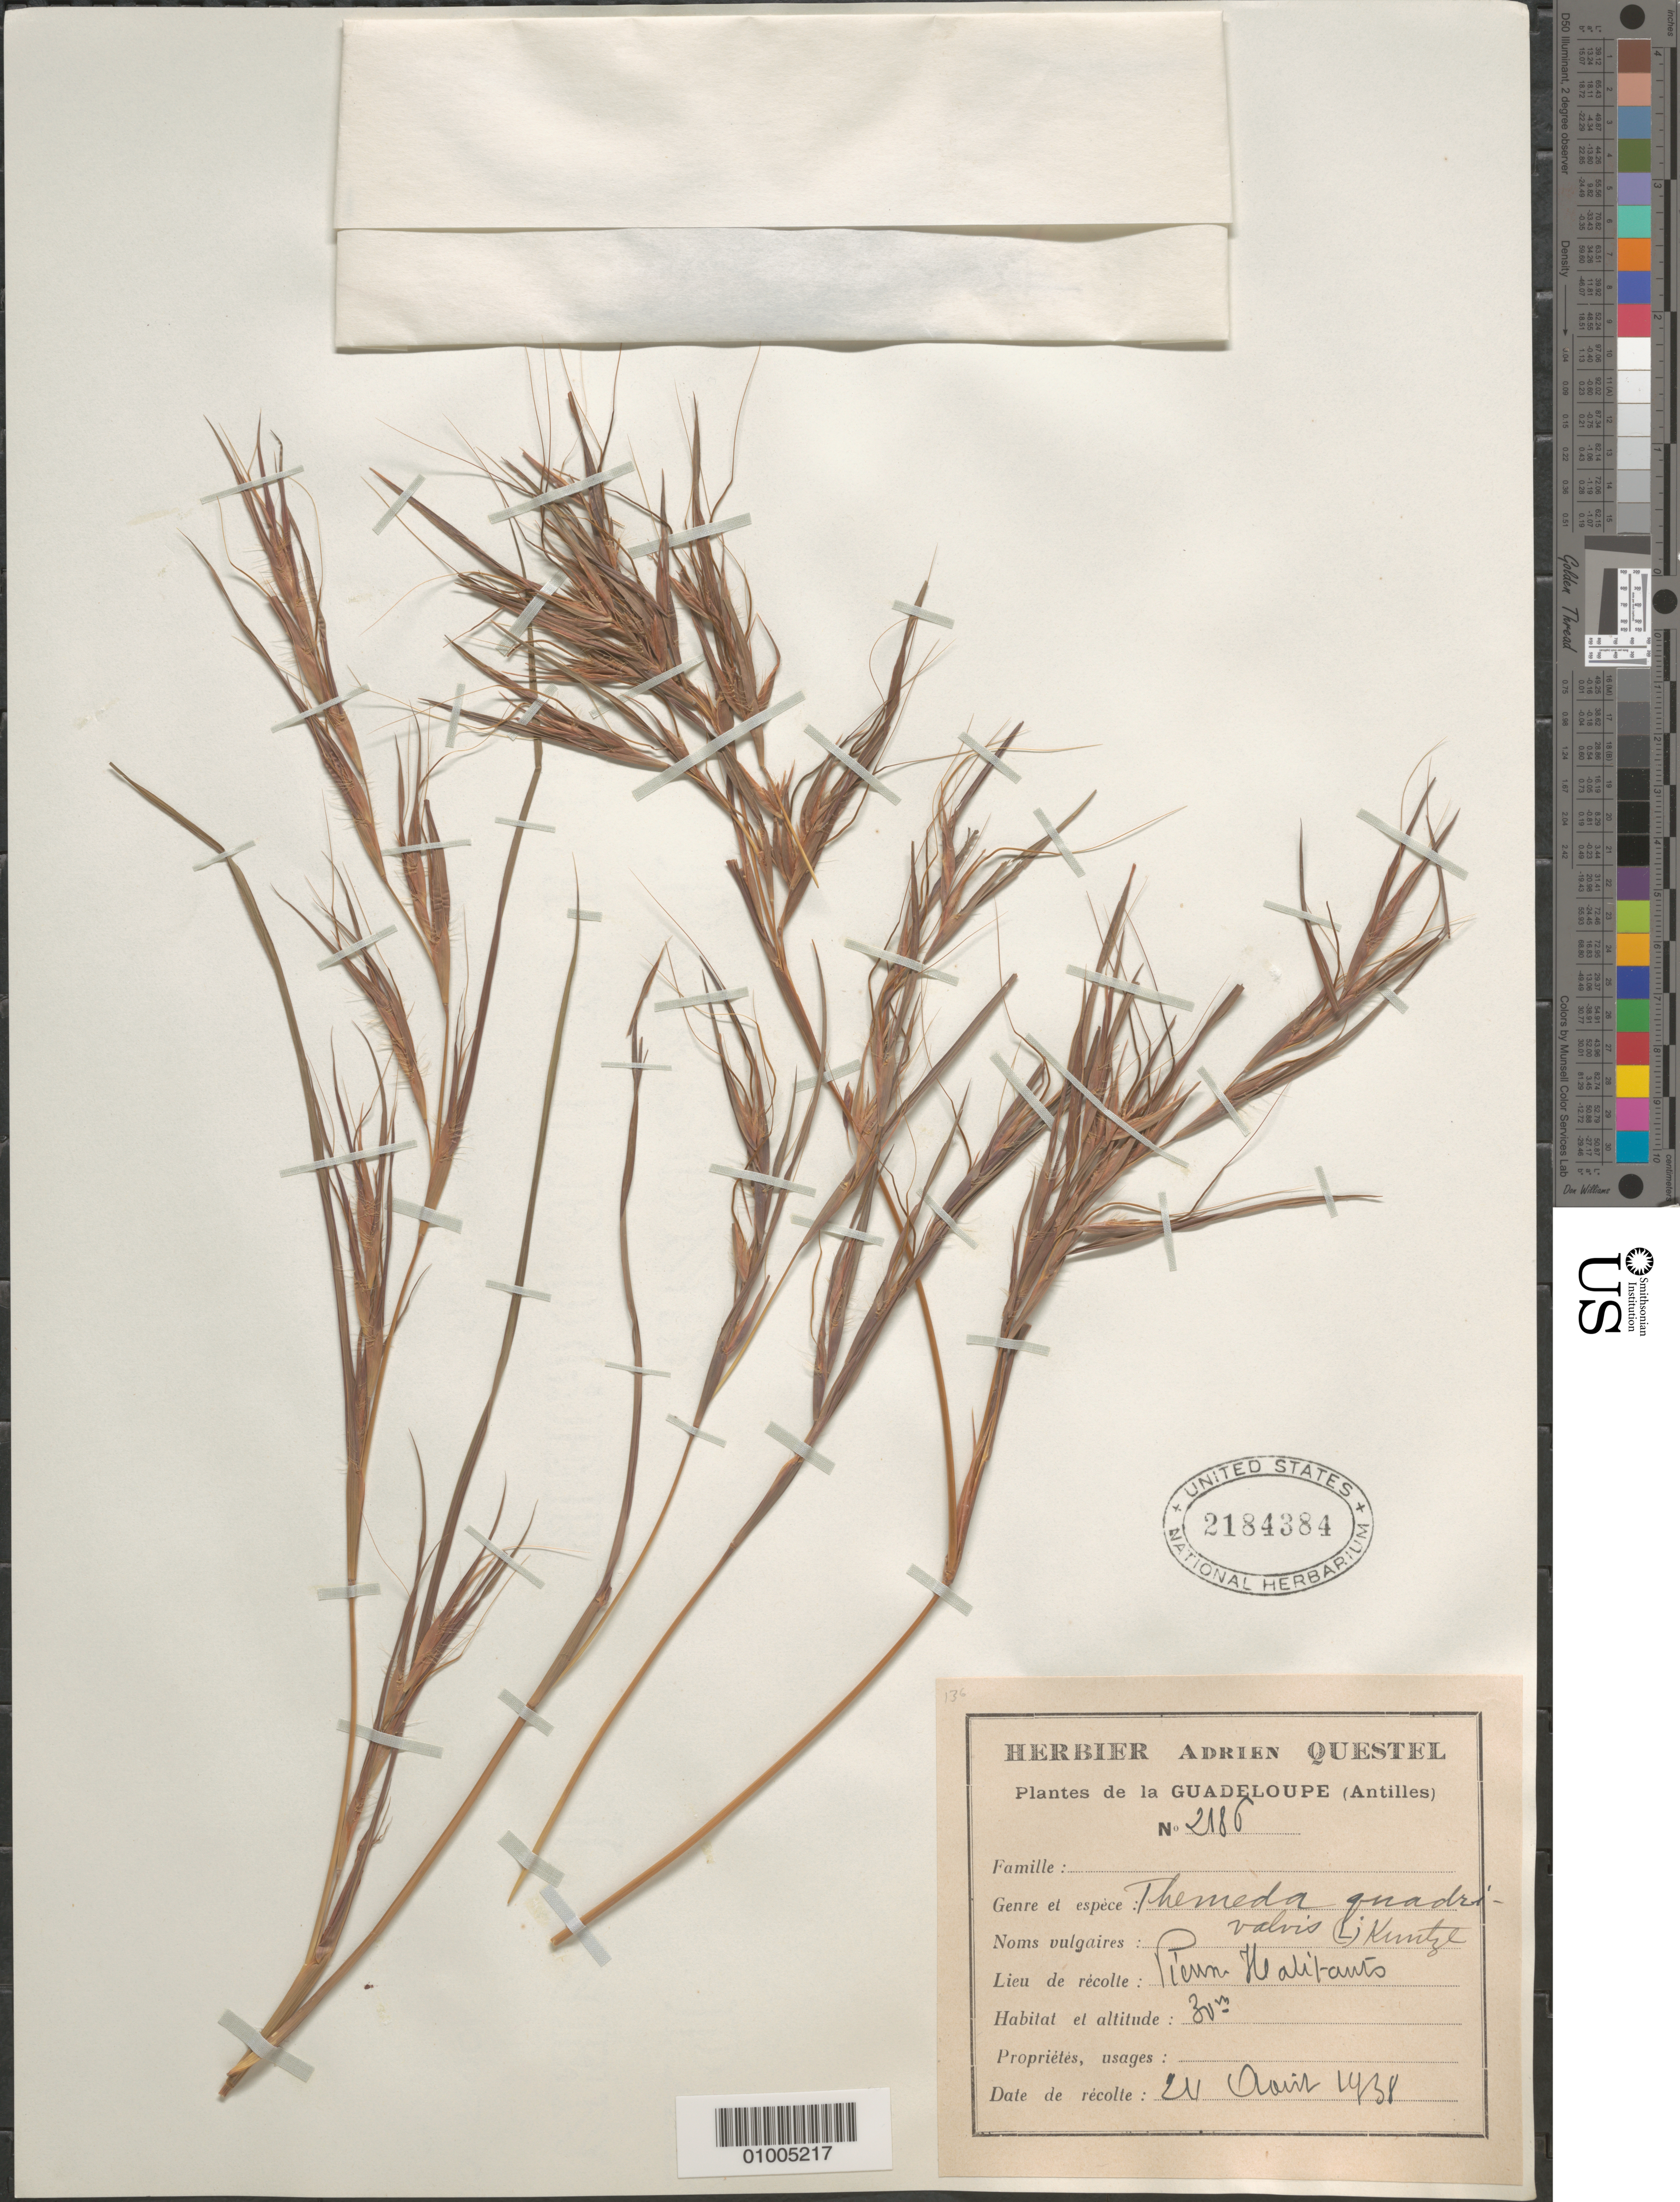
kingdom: Plantae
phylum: Tracheophyta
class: Liliopsida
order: Poales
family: Poaceae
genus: Themeda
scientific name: Themeda quadrivalvis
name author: (L.) Kuntze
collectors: A. Questel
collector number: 2186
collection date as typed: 24 Aug 1938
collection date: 1938-08-24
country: Guadeloupe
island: Basse Terre [Guadeloupe]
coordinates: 0 N, 0 E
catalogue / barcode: US 2184384